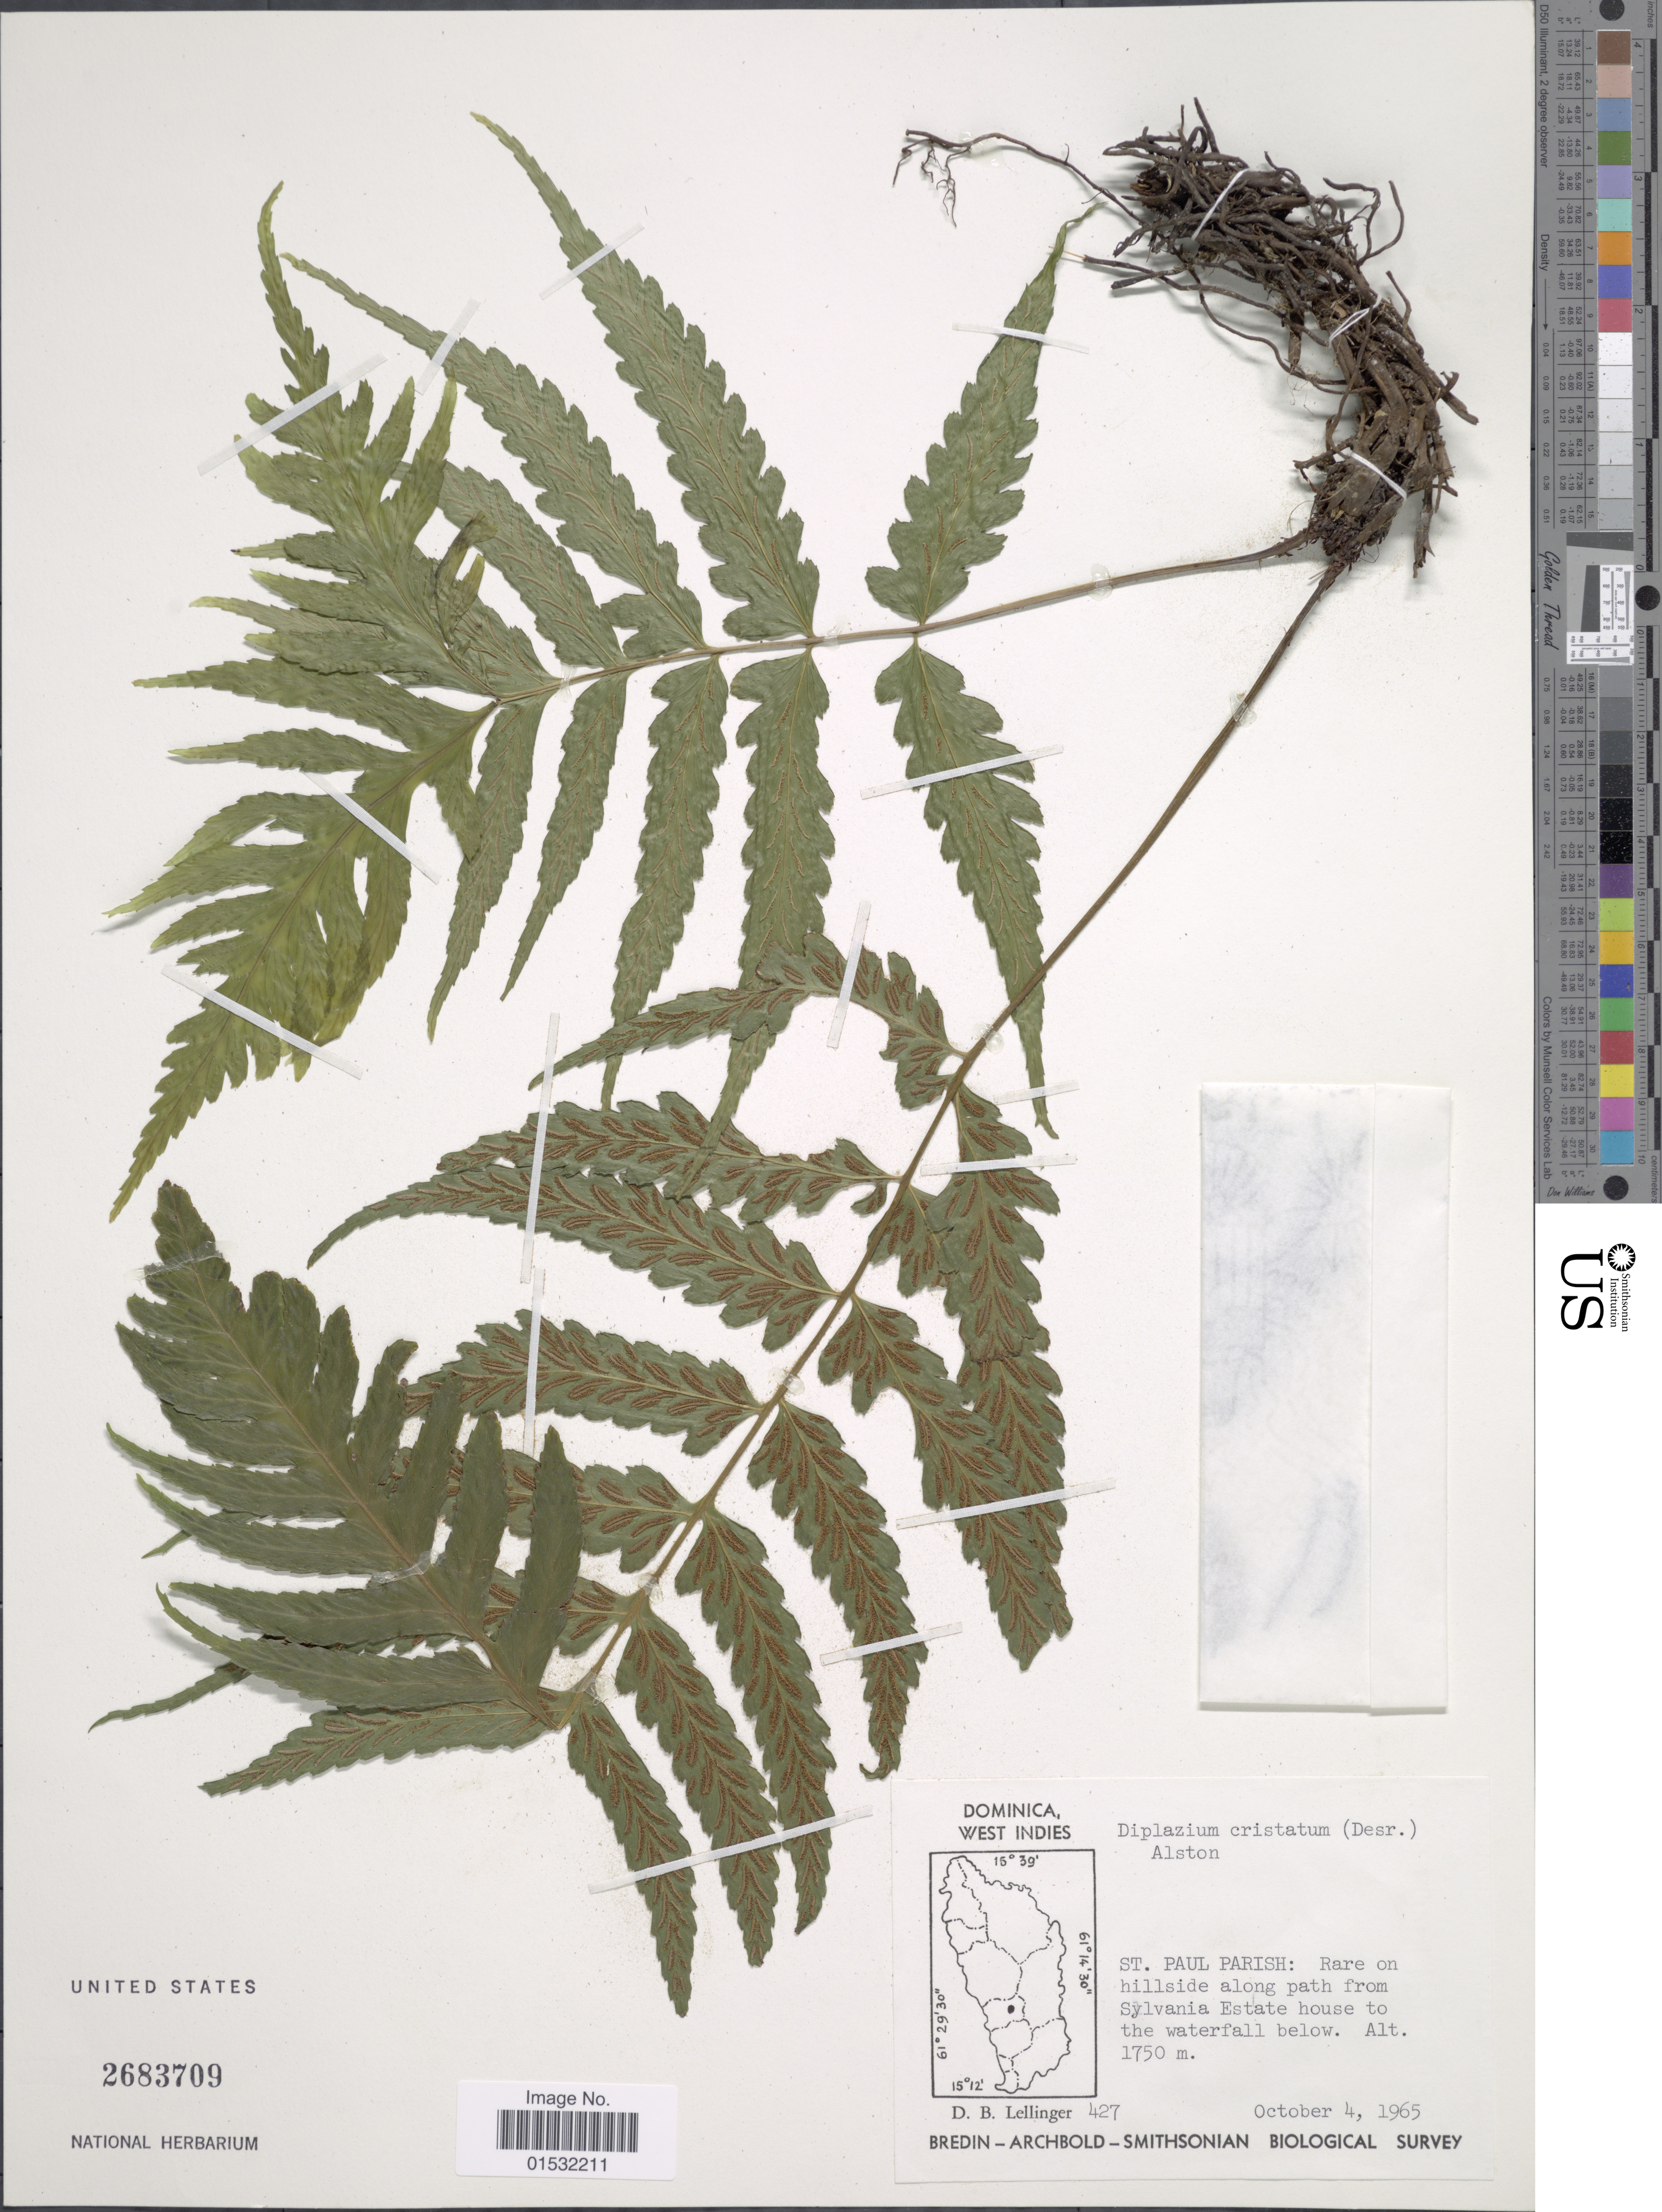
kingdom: Plantae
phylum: Tracheophyta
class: Polypodiopsida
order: Polypodiales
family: Athyriaceae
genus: Diplazium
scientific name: Diplazium cristatum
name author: (Desr.) Alston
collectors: D. B. Lellinger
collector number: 427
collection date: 1965-10-04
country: Dominica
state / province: St. Paul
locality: West Indies. St.Paul Parish: Rare on hillside along path from Sylvania Estate house to the waterfall below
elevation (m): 1750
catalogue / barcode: US 2683709